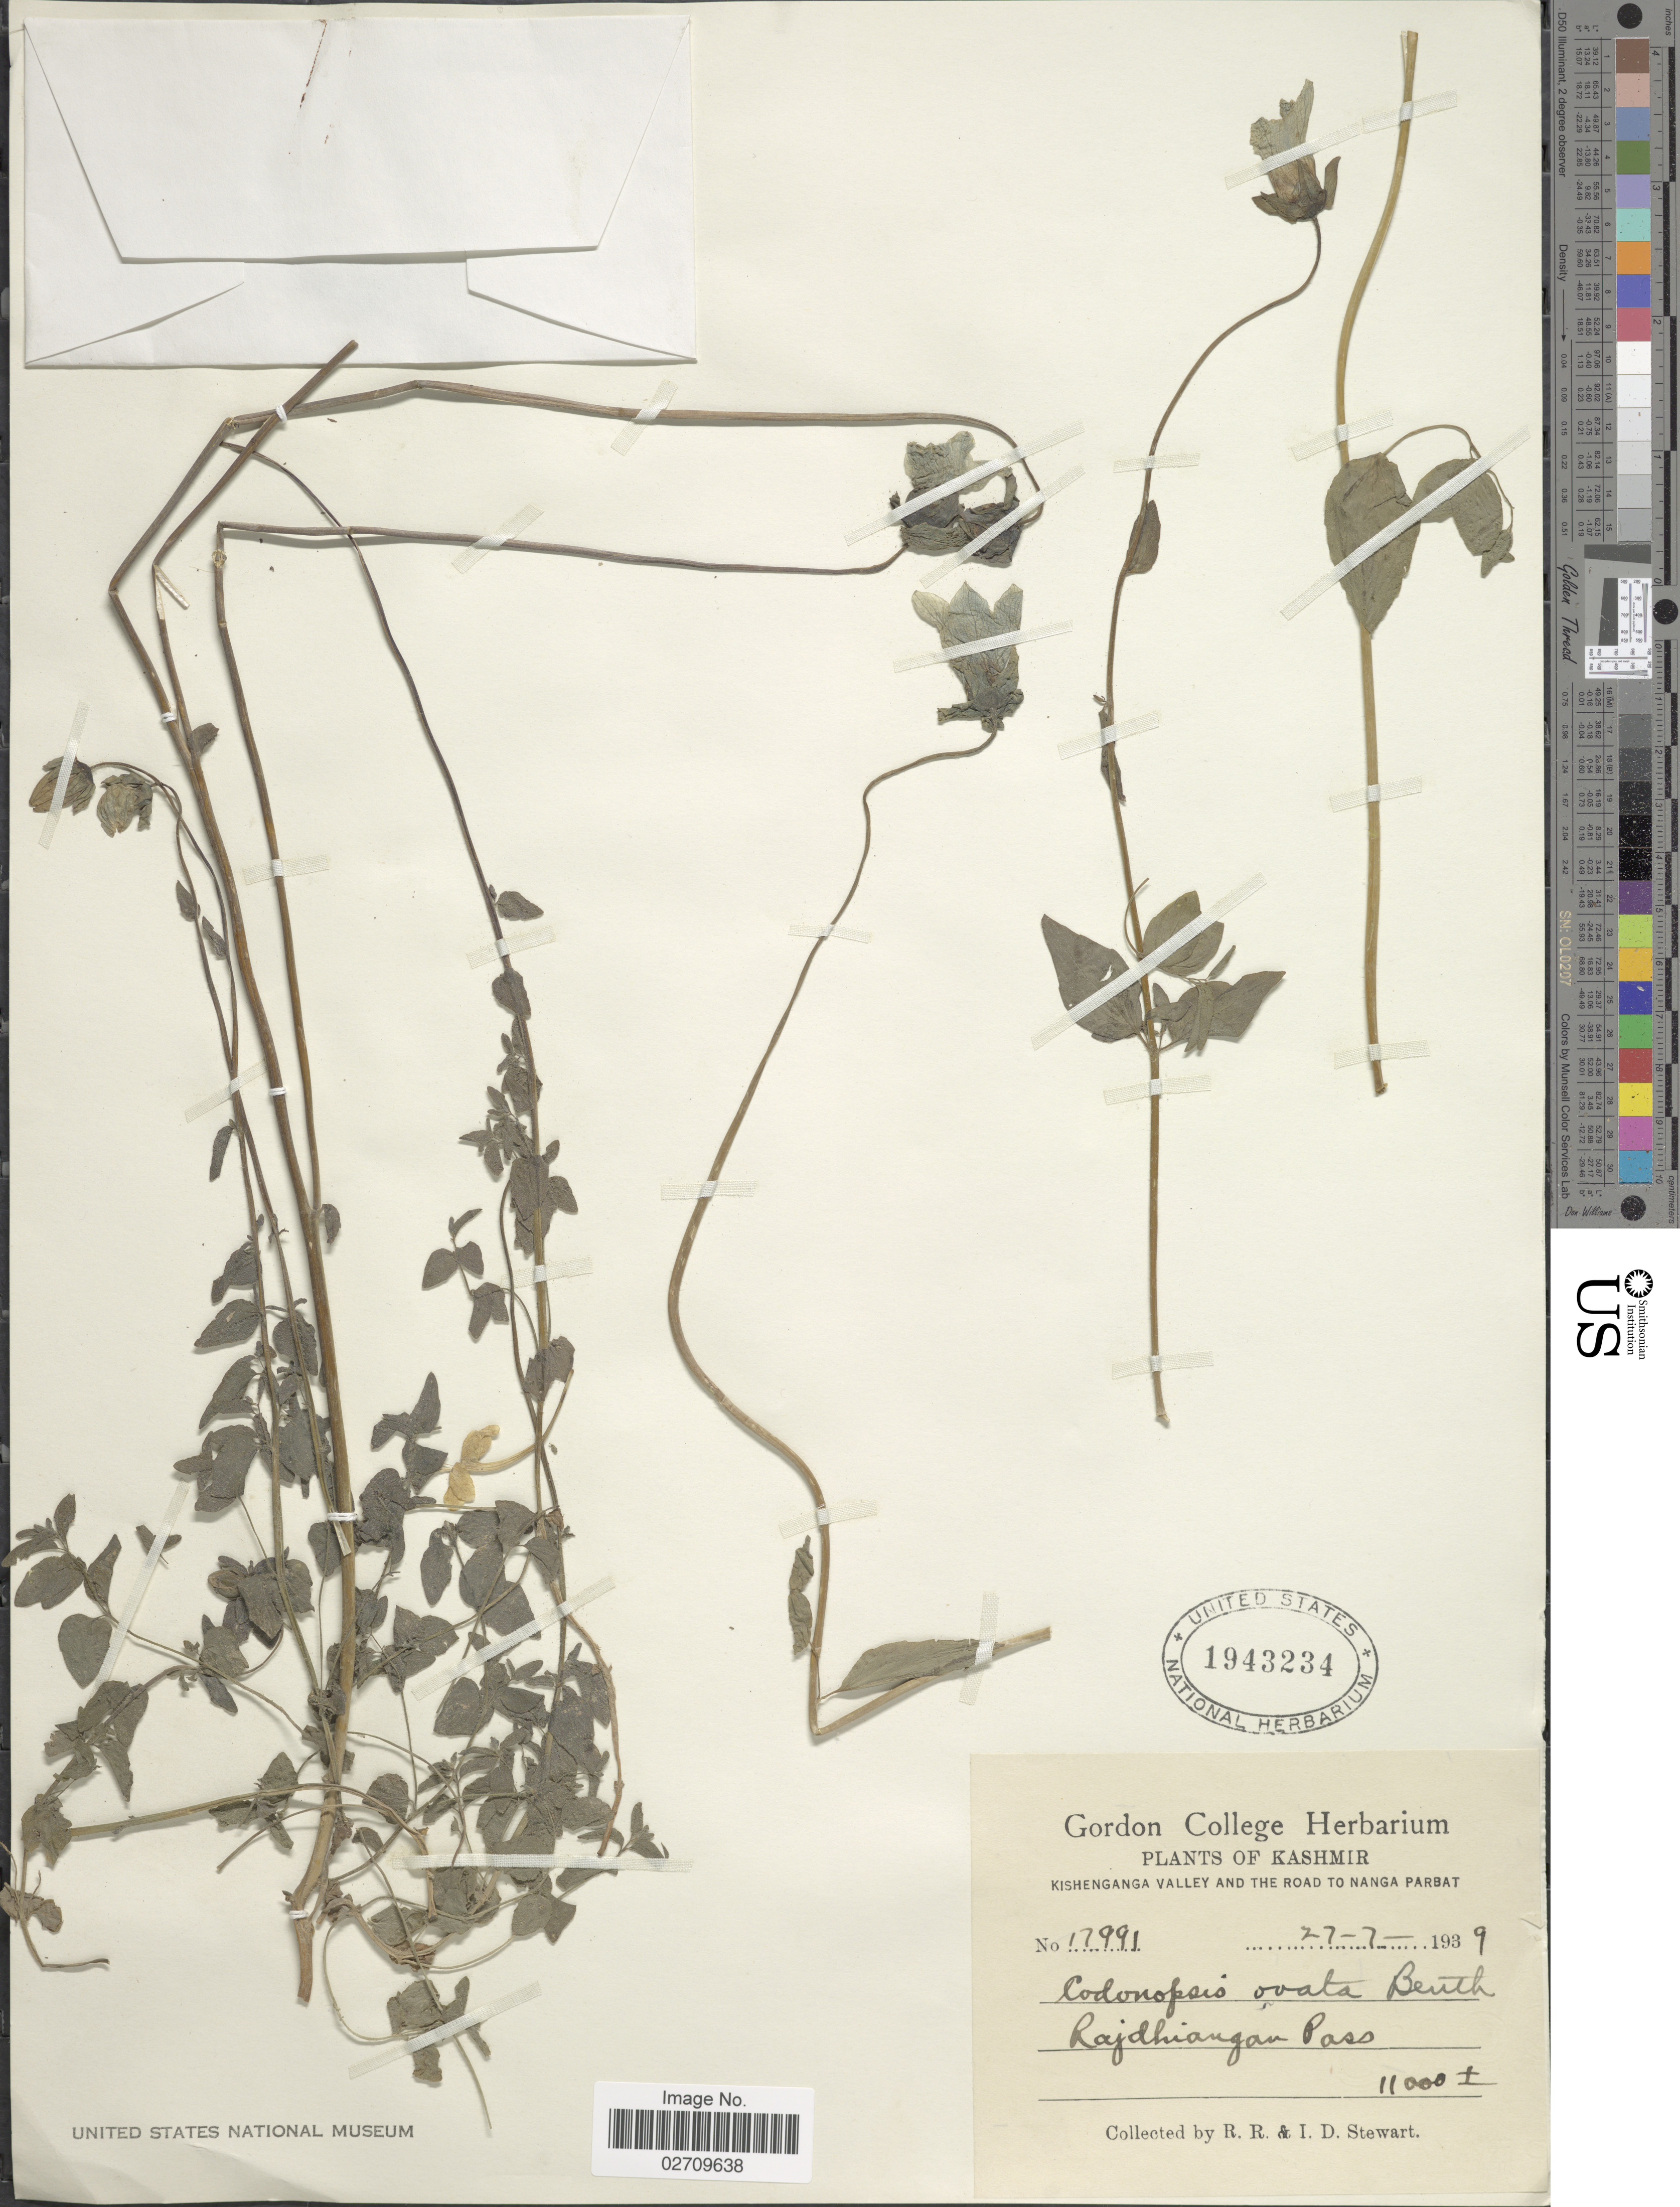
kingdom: Plantae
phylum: Tracheophyta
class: Magnoliopsida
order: Asterales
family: Campanulaceae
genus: Codonopsis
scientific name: Codonopsis ovata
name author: Benth.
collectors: R. R. Stewart & I. Stewart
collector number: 17991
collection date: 1939-07-27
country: Pakistan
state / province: Azad Kashmir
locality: Kashmir, Kishenganga Valley and the road to Nanga Parbat, Rajdhiangan Pass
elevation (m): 3353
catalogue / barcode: US 1943234